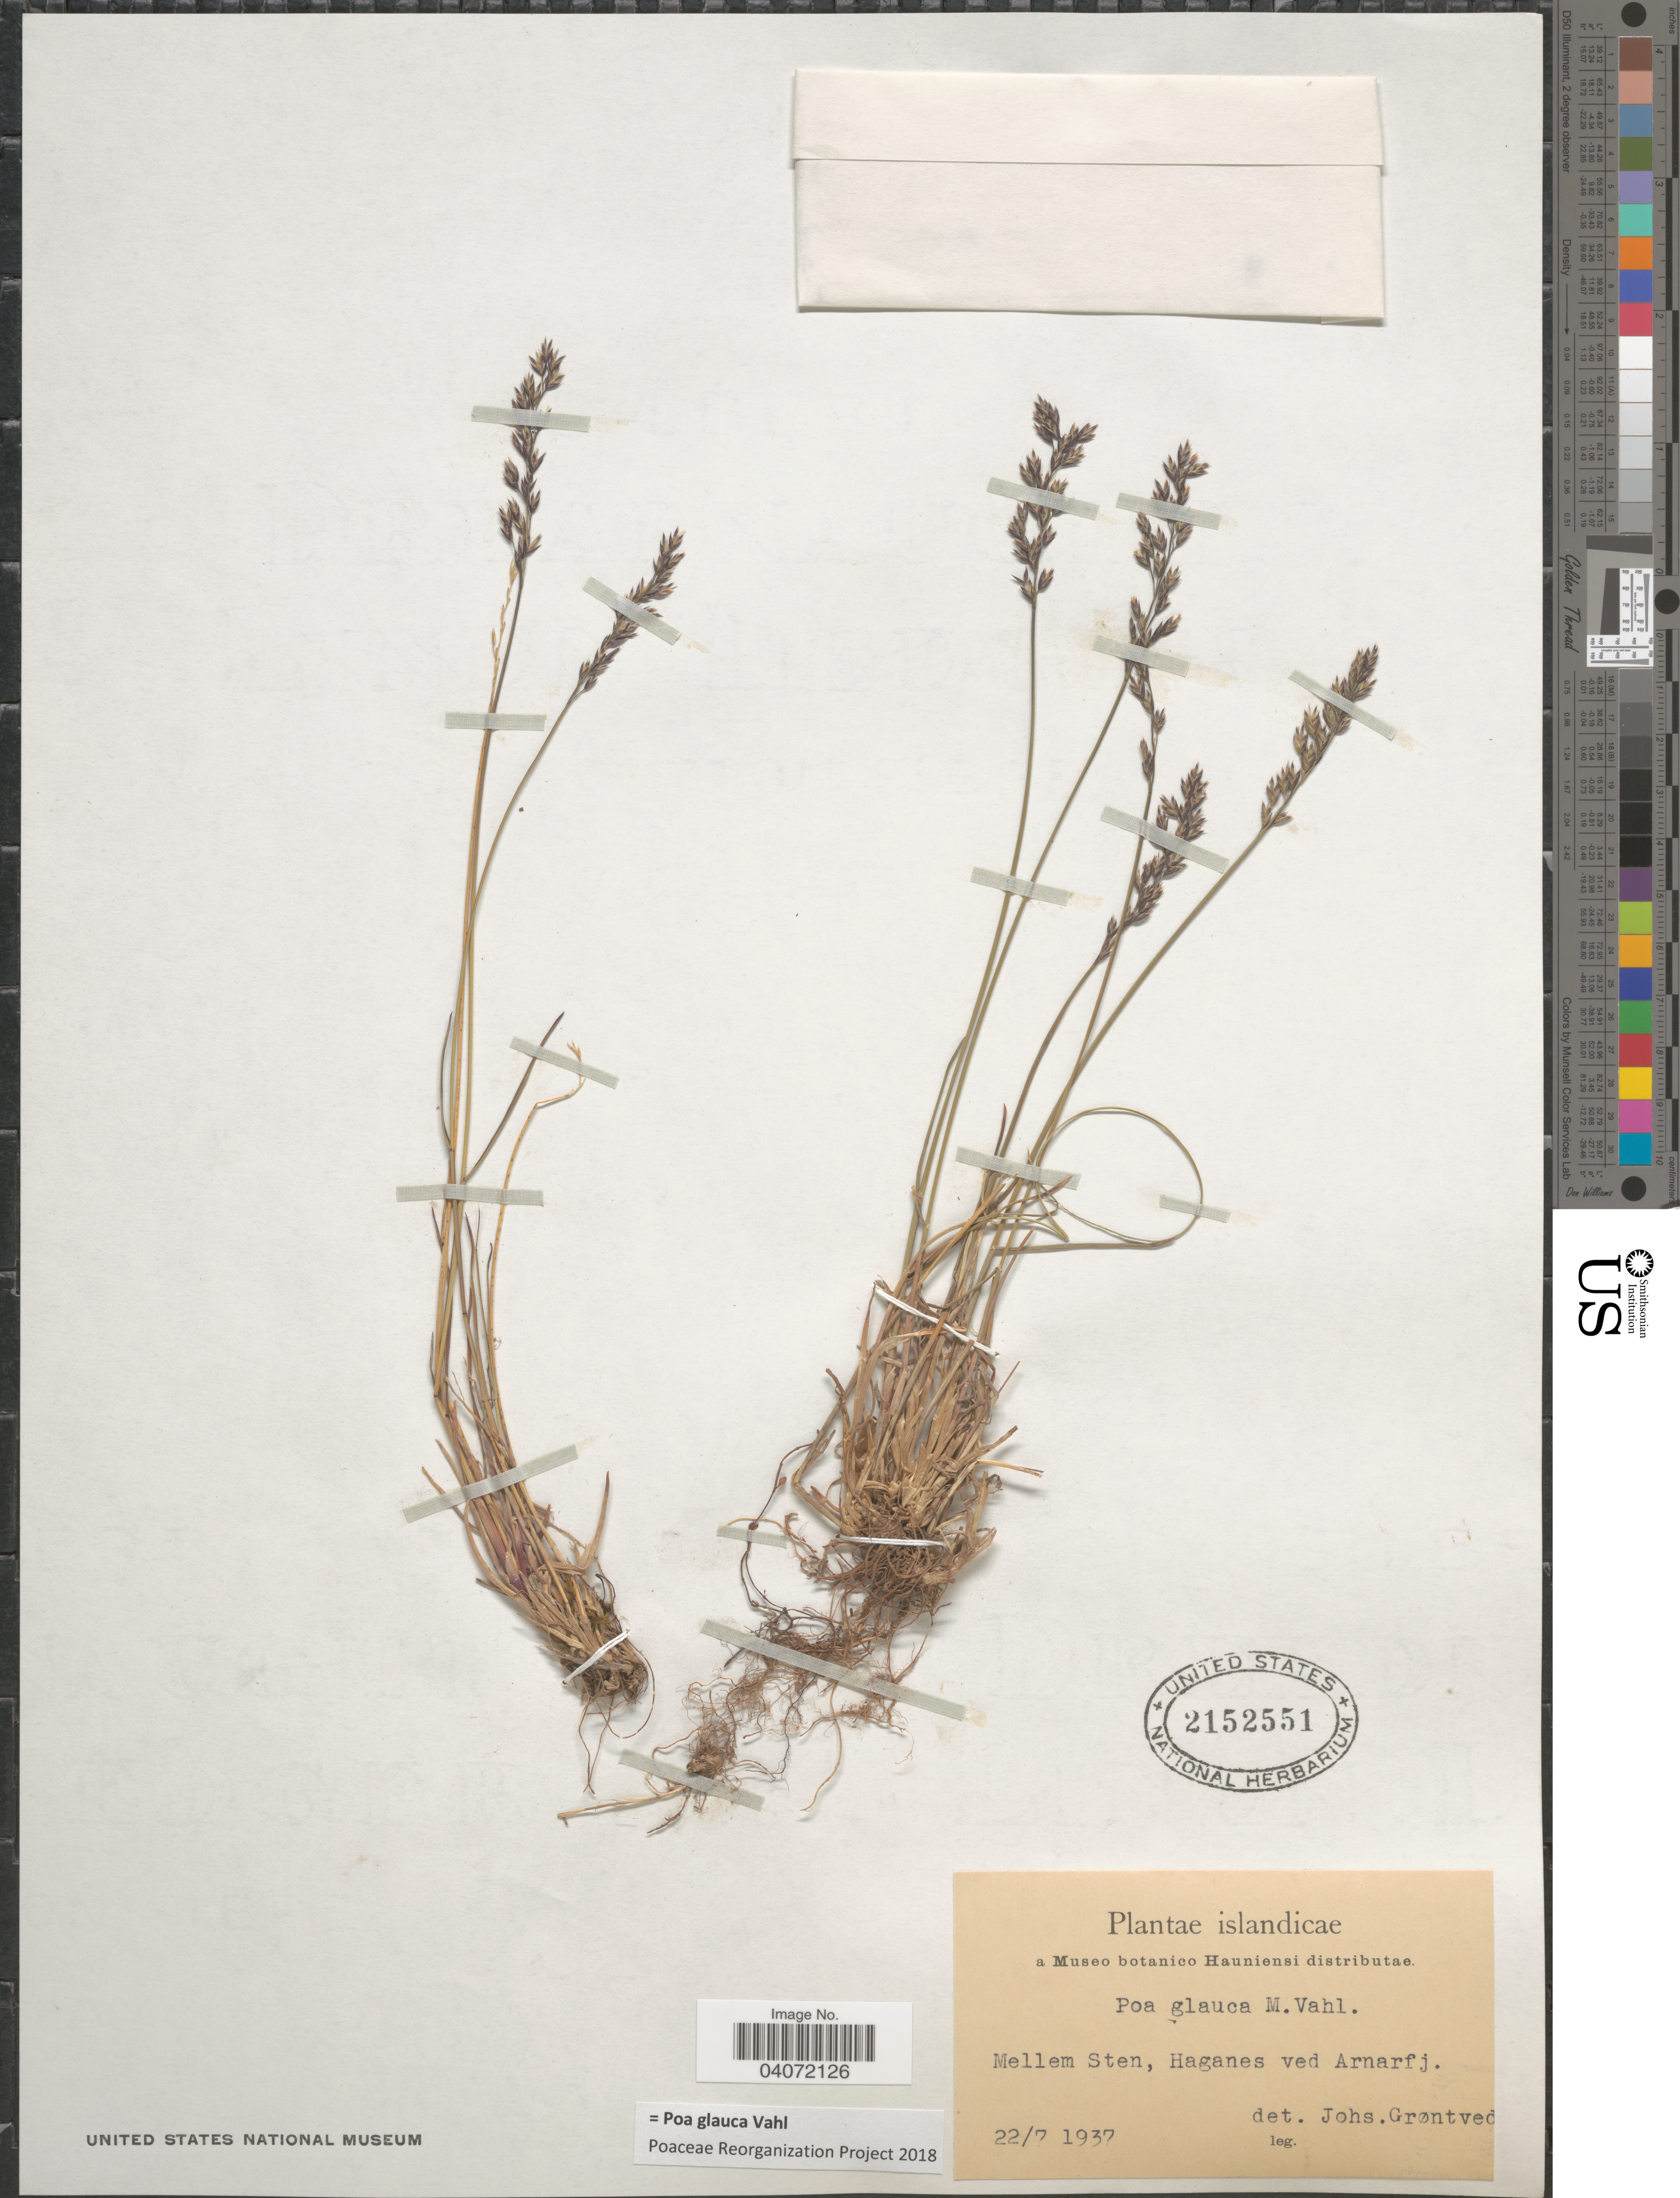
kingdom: Plantae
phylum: Tracheophyta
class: Liliopsida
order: Poales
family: Poaceae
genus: Poa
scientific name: Poa glauca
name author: Vahl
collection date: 1937-07-22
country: Iceland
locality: Islandicae. Mellem Sten, Haganes ved Arnarfj.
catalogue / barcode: US 2152551